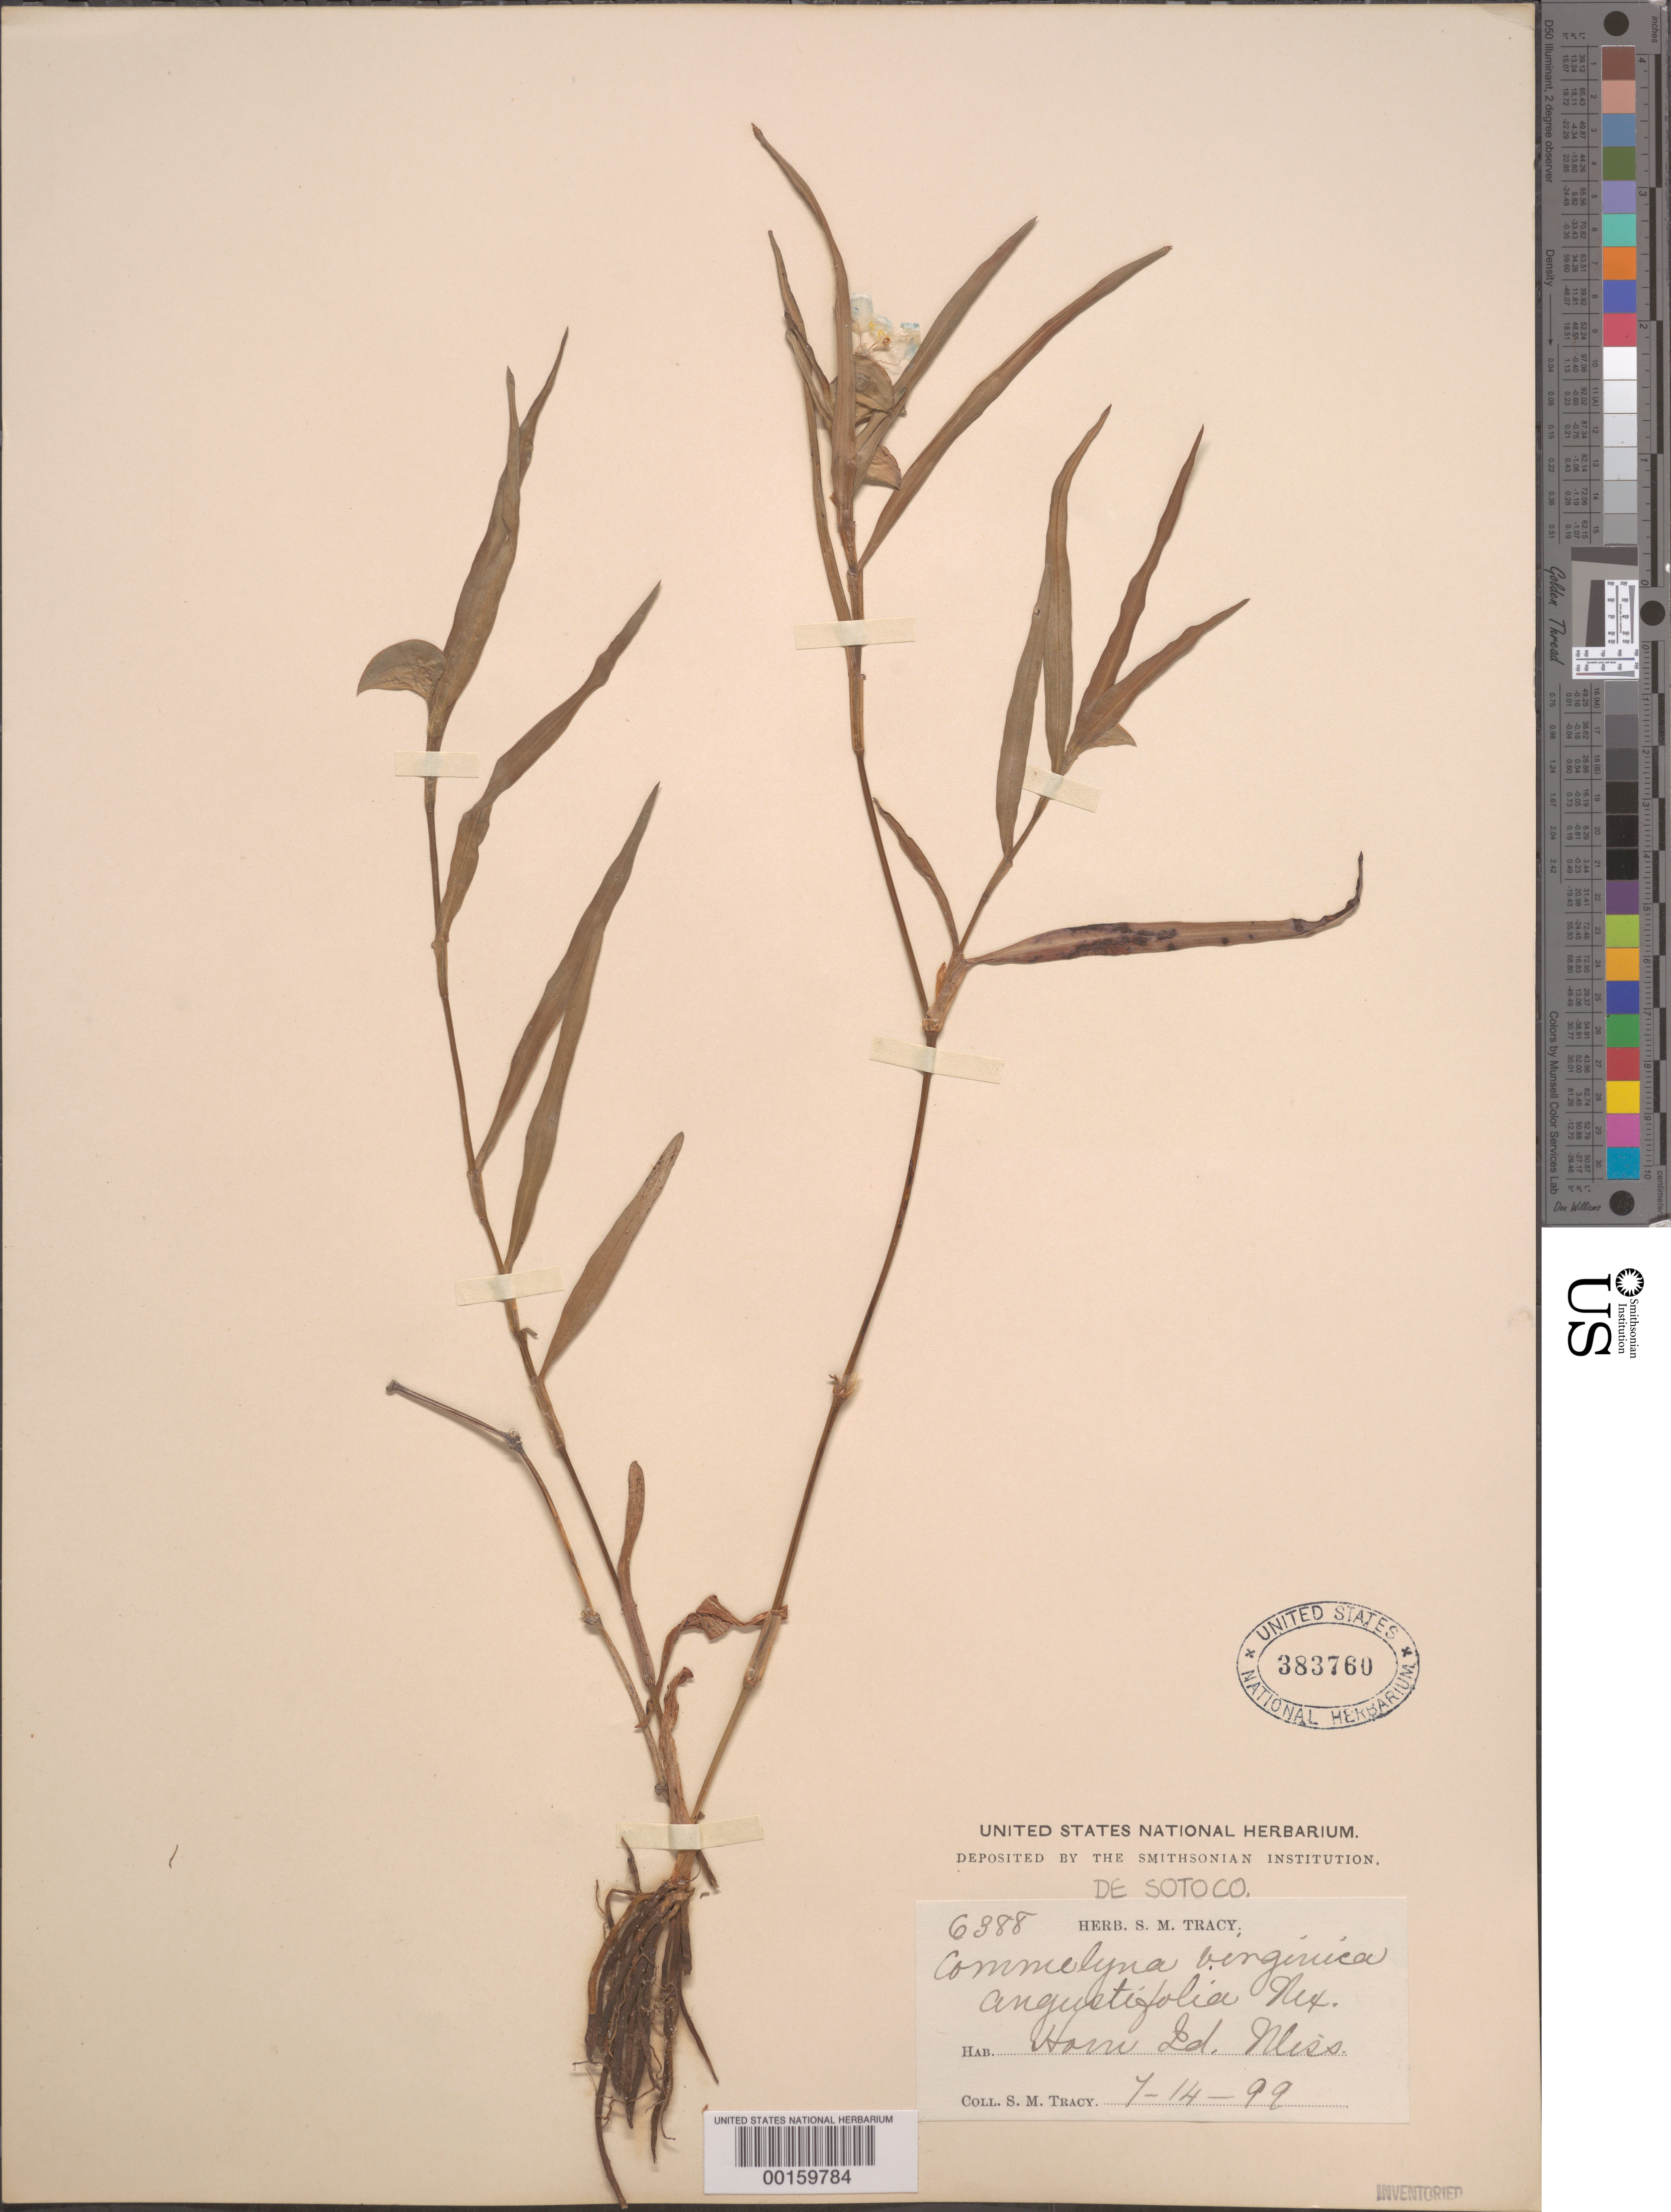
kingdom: Plantae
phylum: Tracheophyta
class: Liliopsida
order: Commelinales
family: Commelinaceae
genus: Commelina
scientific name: Commelina erecta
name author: L.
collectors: S. M. Tracy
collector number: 6388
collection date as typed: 14 Jul 1899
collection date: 1899-07-14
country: United States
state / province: Mississippi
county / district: Jackson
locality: Horn island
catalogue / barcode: US 383760